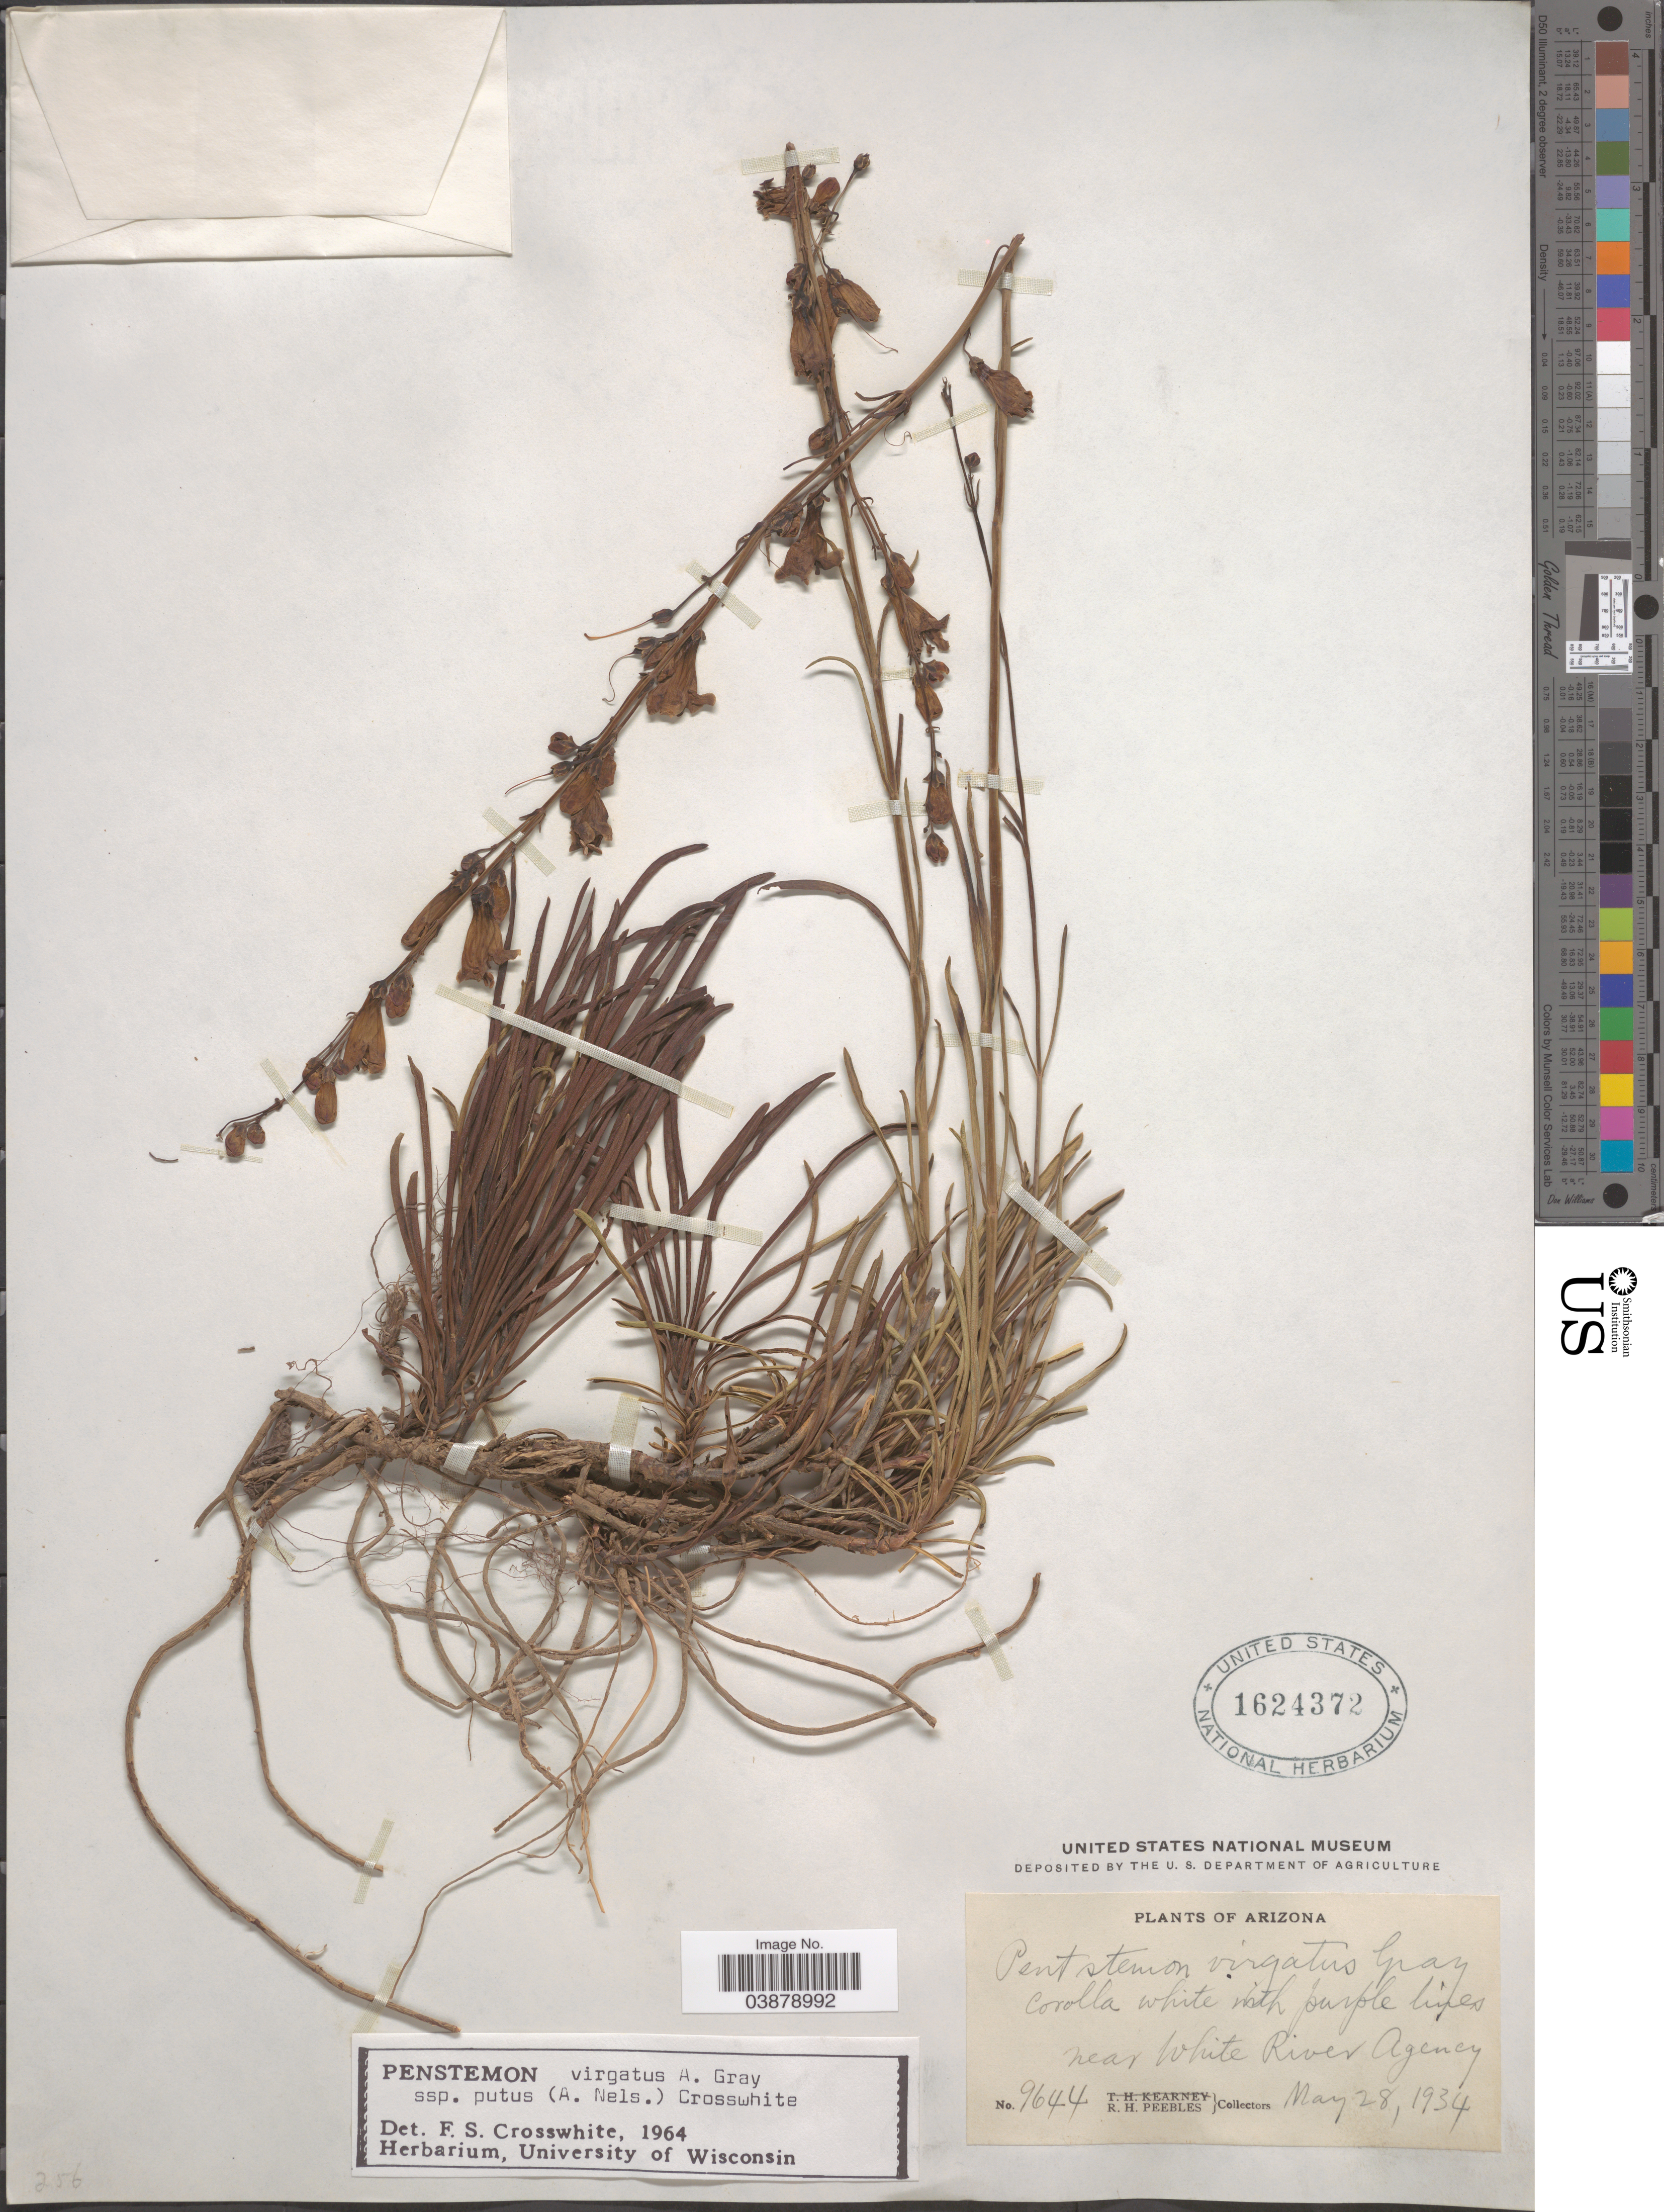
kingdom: Plantae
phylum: Tracheophyta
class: Magnoliopsida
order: Lamiales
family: Plantaginaceae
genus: Penstemon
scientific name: Penstemon virgatus subsp. putus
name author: (A. Nelson) Crosswh.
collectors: R. H. Peebles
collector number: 9644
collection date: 1934-05-28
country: United States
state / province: Arizona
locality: Near White River Agency.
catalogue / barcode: US 1624372